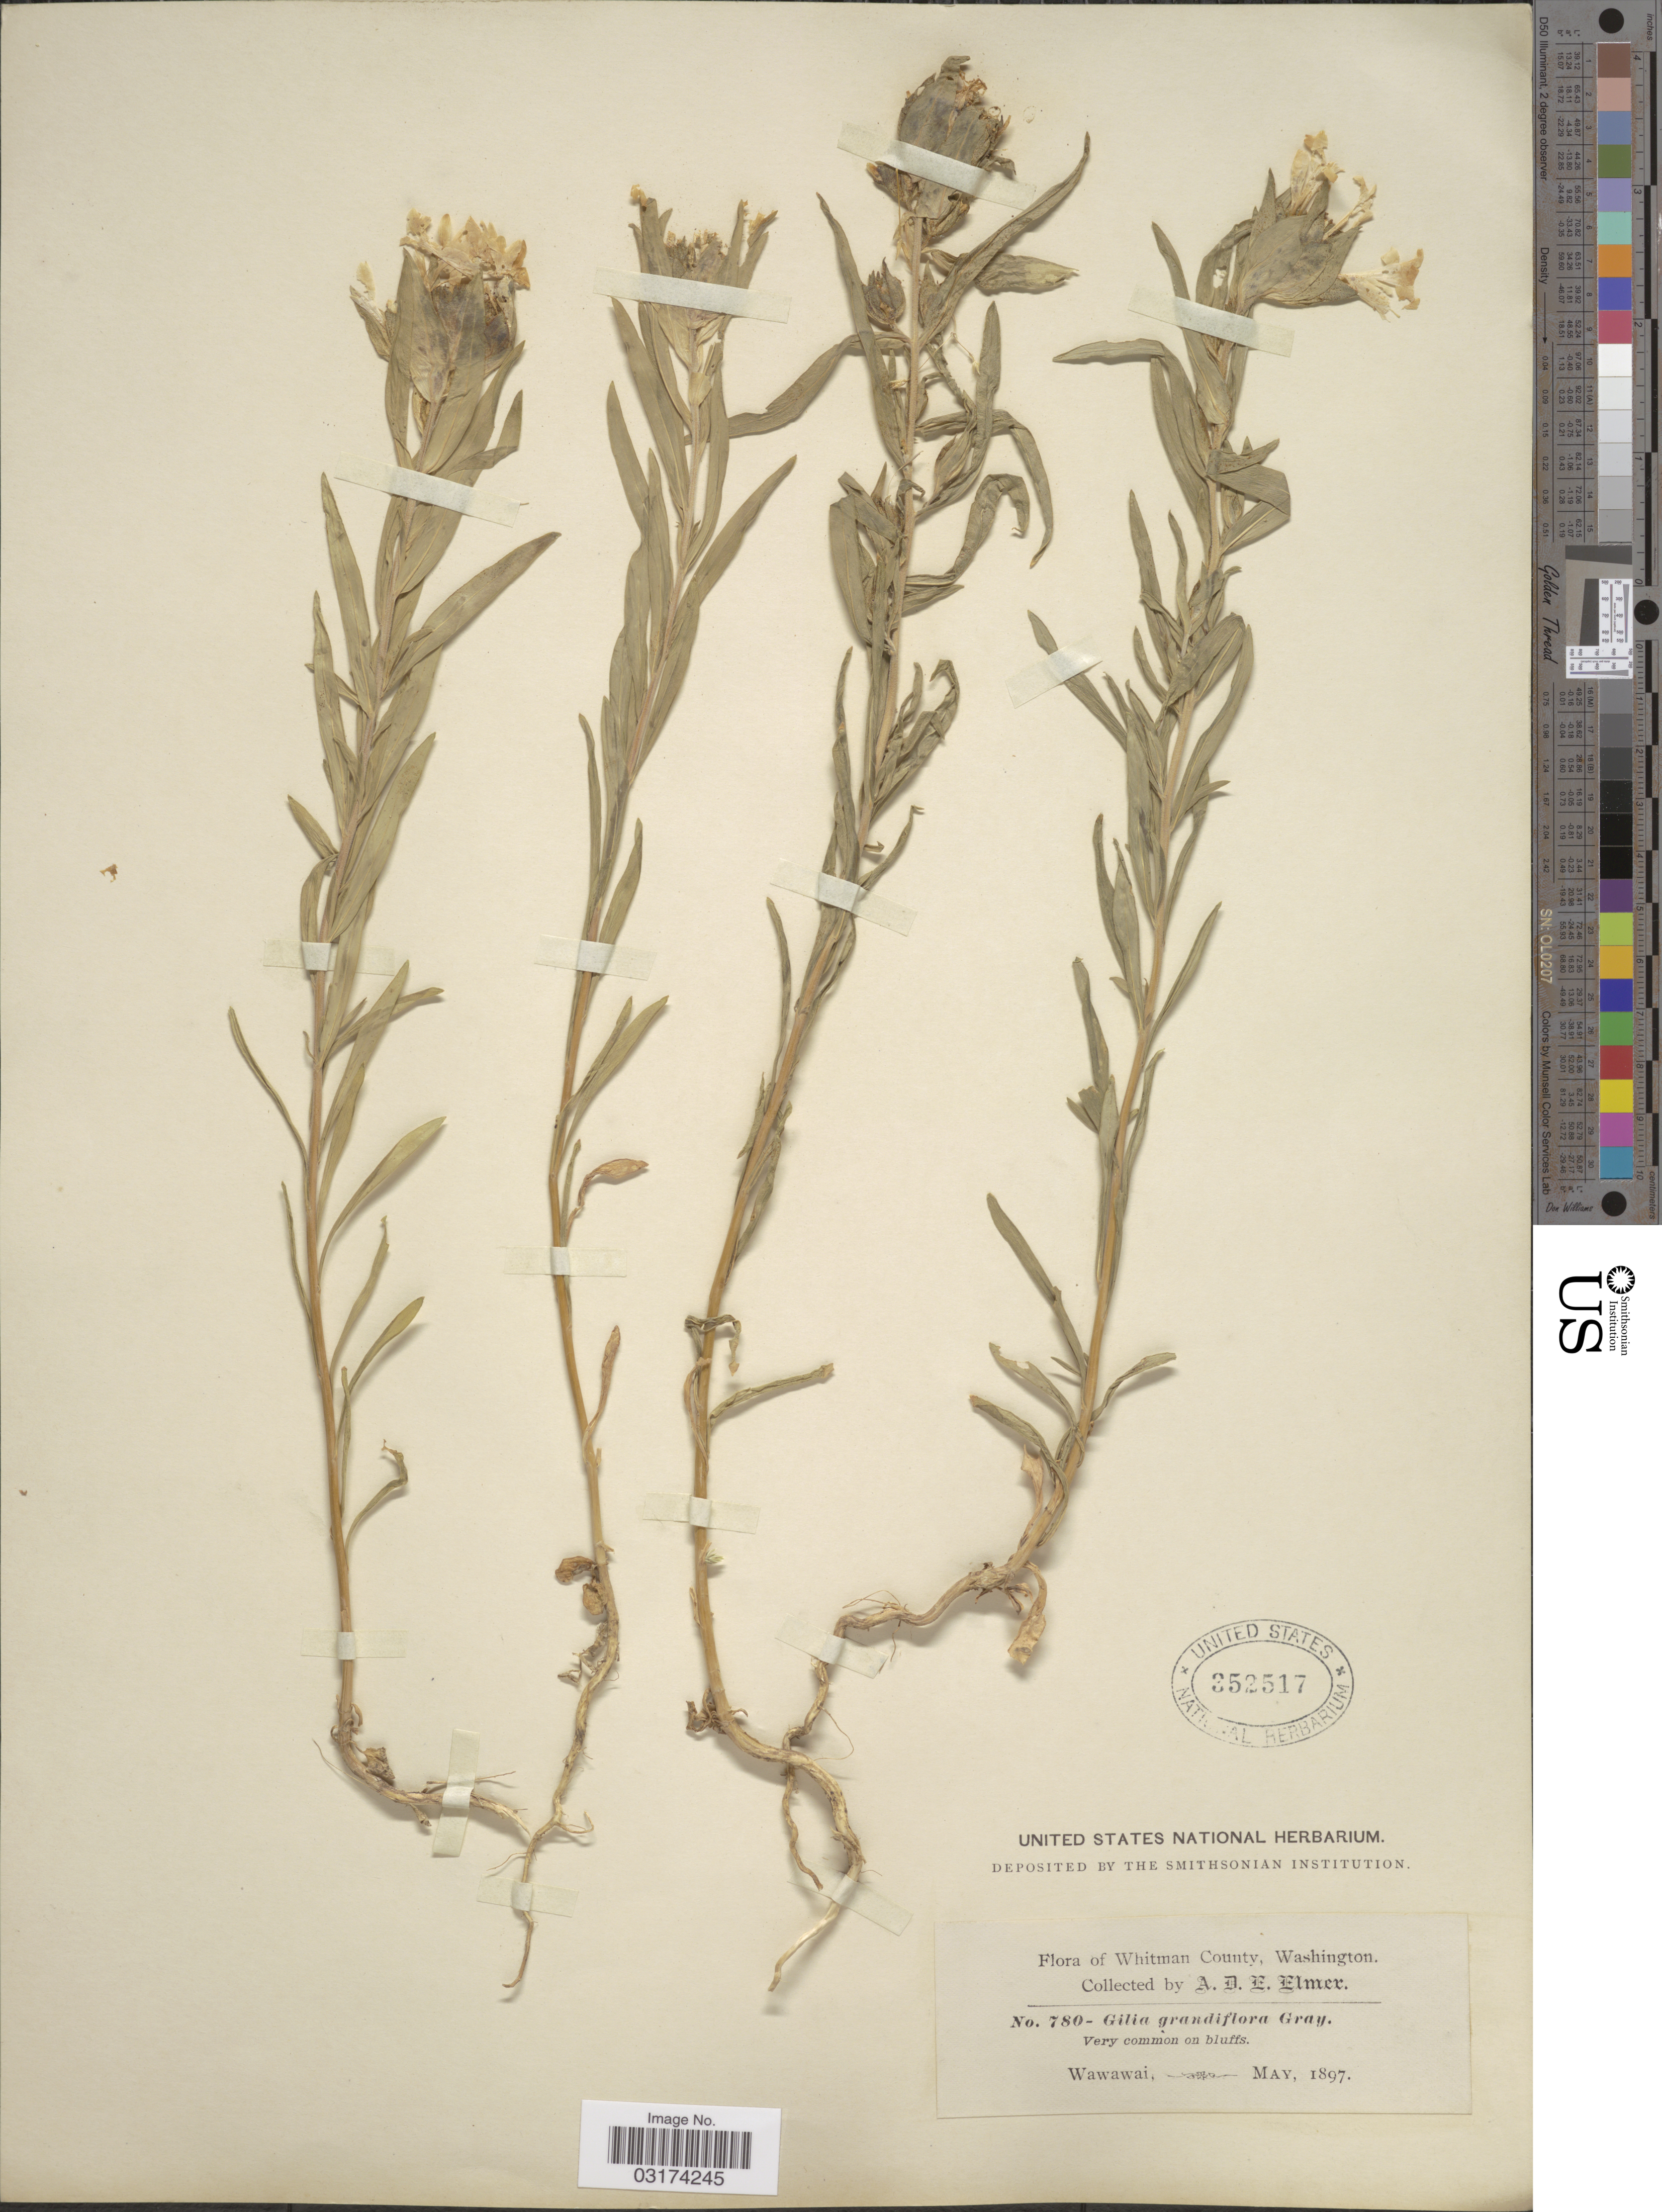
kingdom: Plantae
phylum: Tracheophyta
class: Magnoliopsida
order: Ericales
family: Polemoniaceae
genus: Collomia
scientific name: Collomia grandiflora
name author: Douglas ex Lindl.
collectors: A. D. E. Elmer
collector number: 780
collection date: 1897-05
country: United States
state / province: Washington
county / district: Whitman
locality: Whitman County, Washington. Wawawai.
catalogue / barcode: US 352517